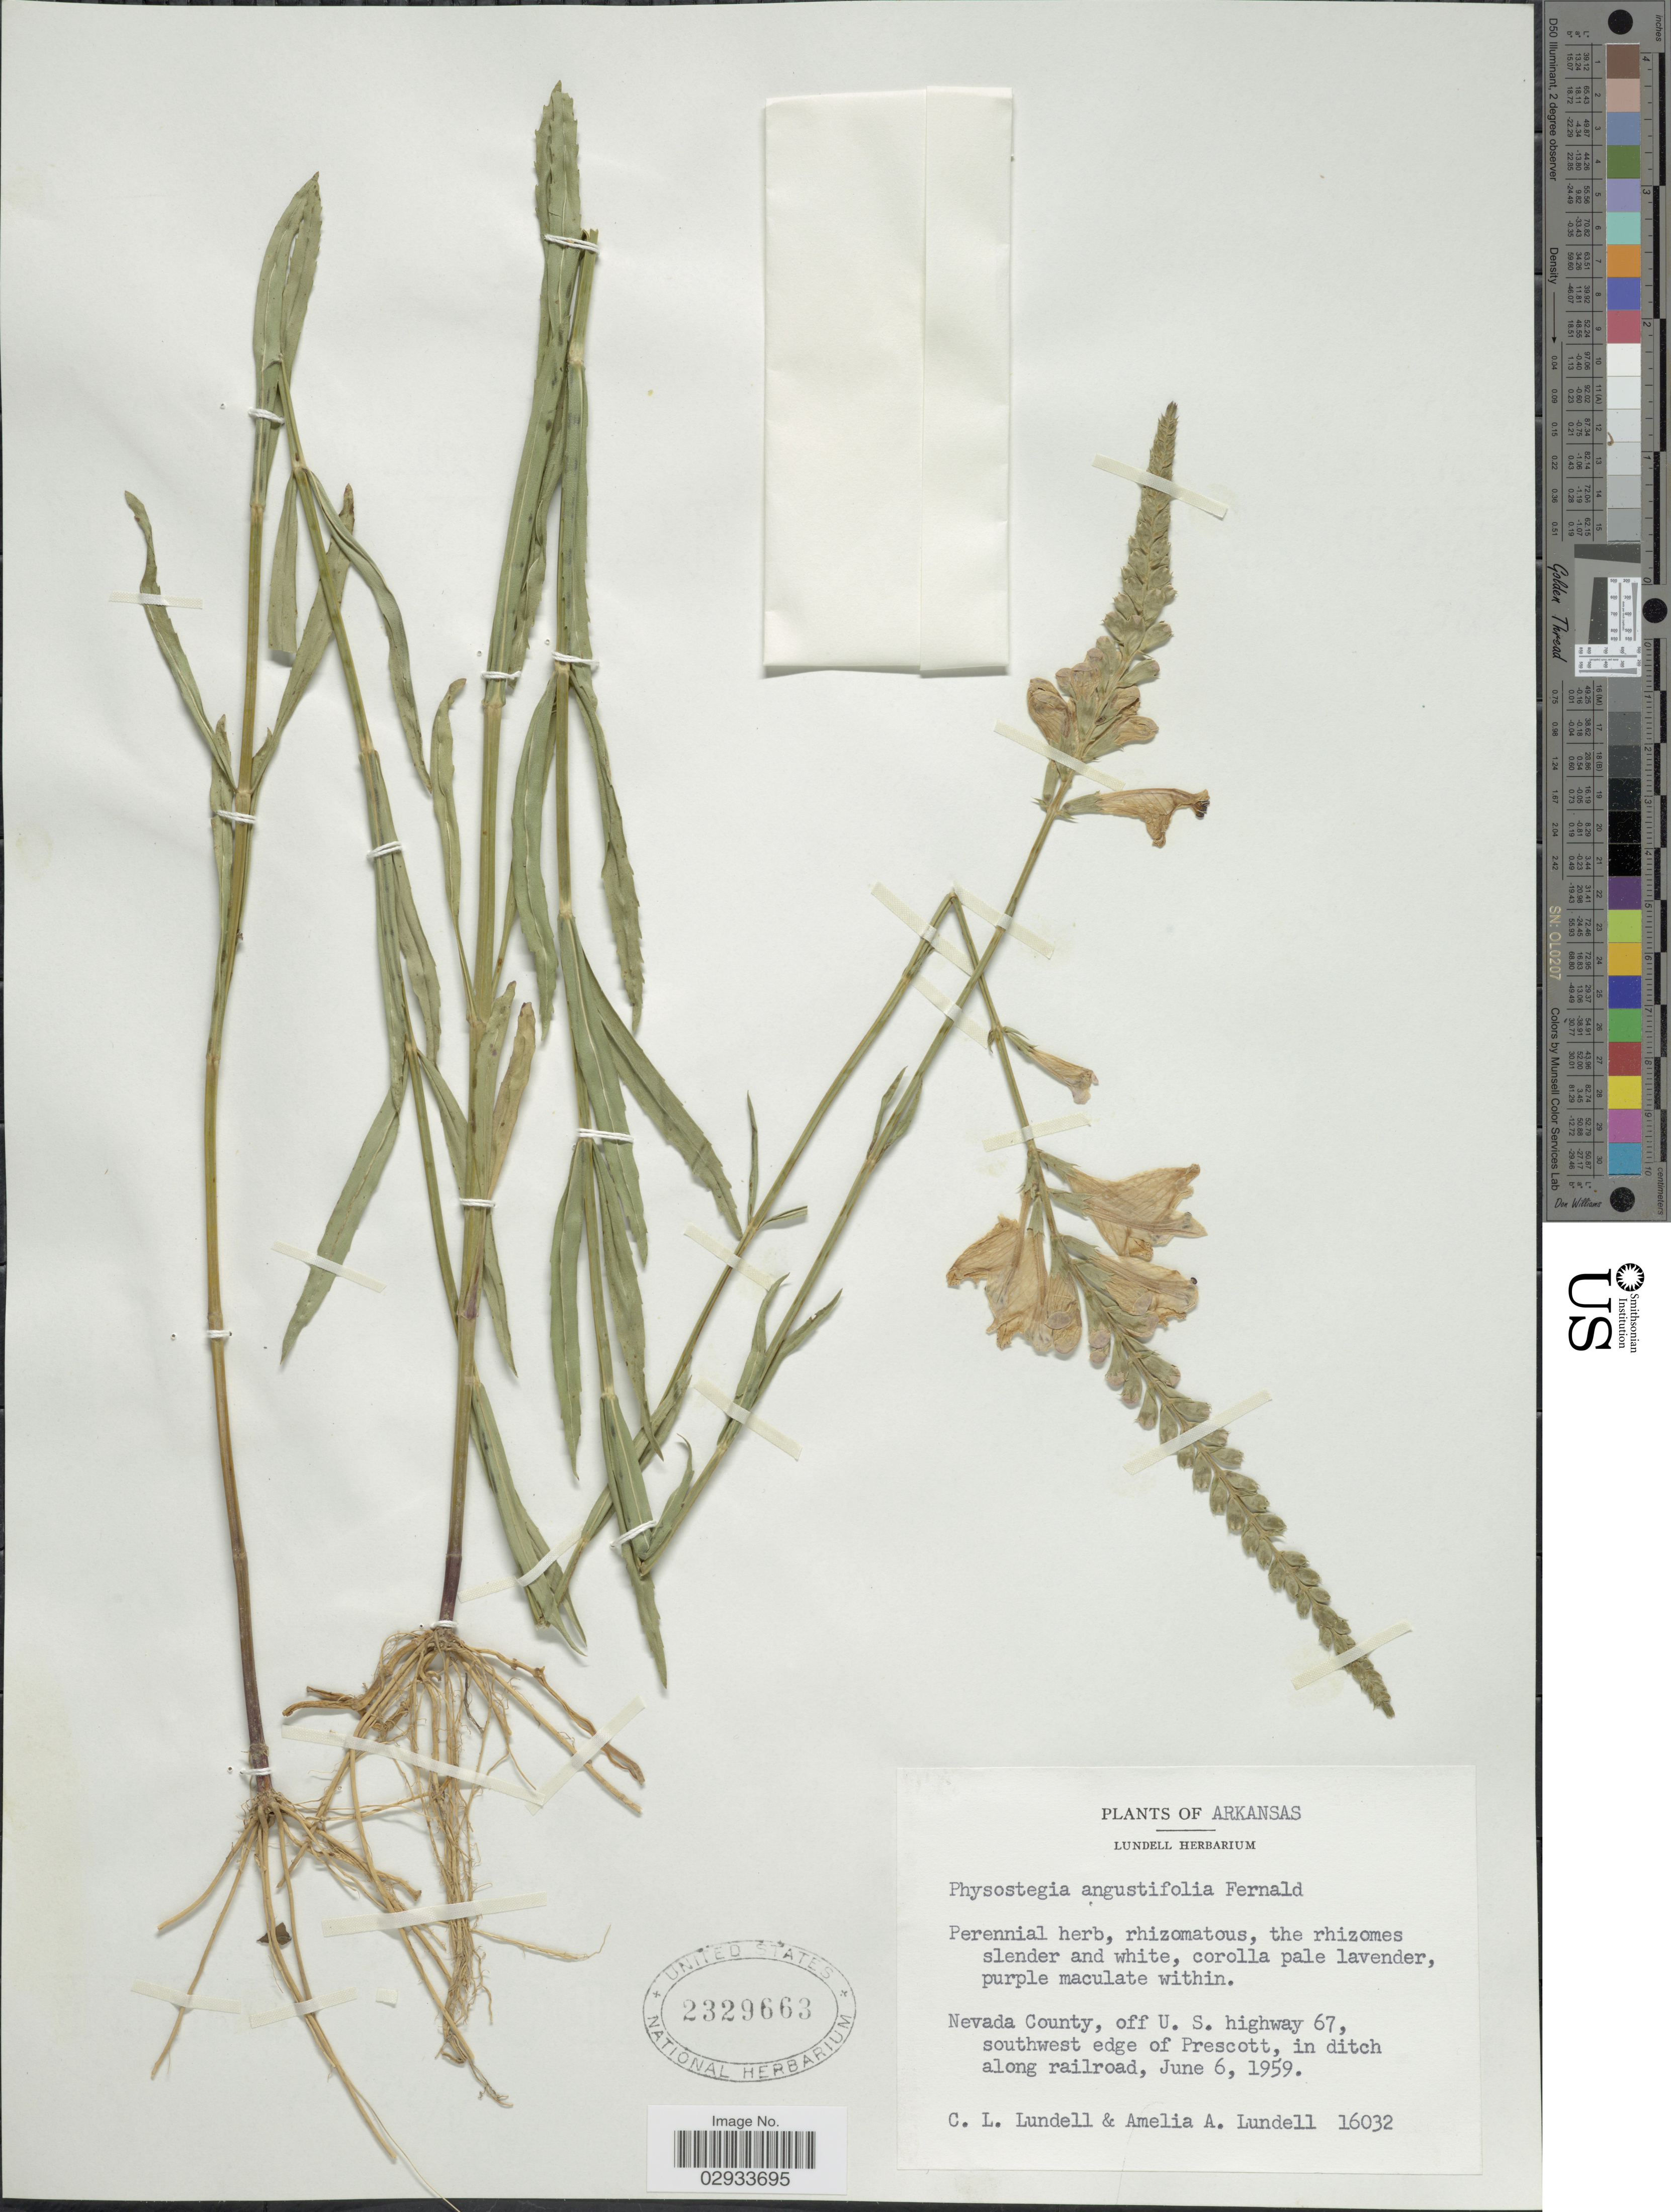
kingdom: Plantae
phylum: Tracheophyta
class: Magnoliopsida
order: Lamiales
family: Lamiaceae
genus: Physostegia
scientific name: Physostegia angustifolia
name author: Fernald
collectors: C. L. Lundell & A. A. Lundell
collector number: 16032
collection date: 1959-06-06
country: United States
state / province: Arkansas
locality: Nevada County, off U. S. highway 67, southwest edge of Prescott, in ditch along railroad.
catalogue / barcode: US 2329663